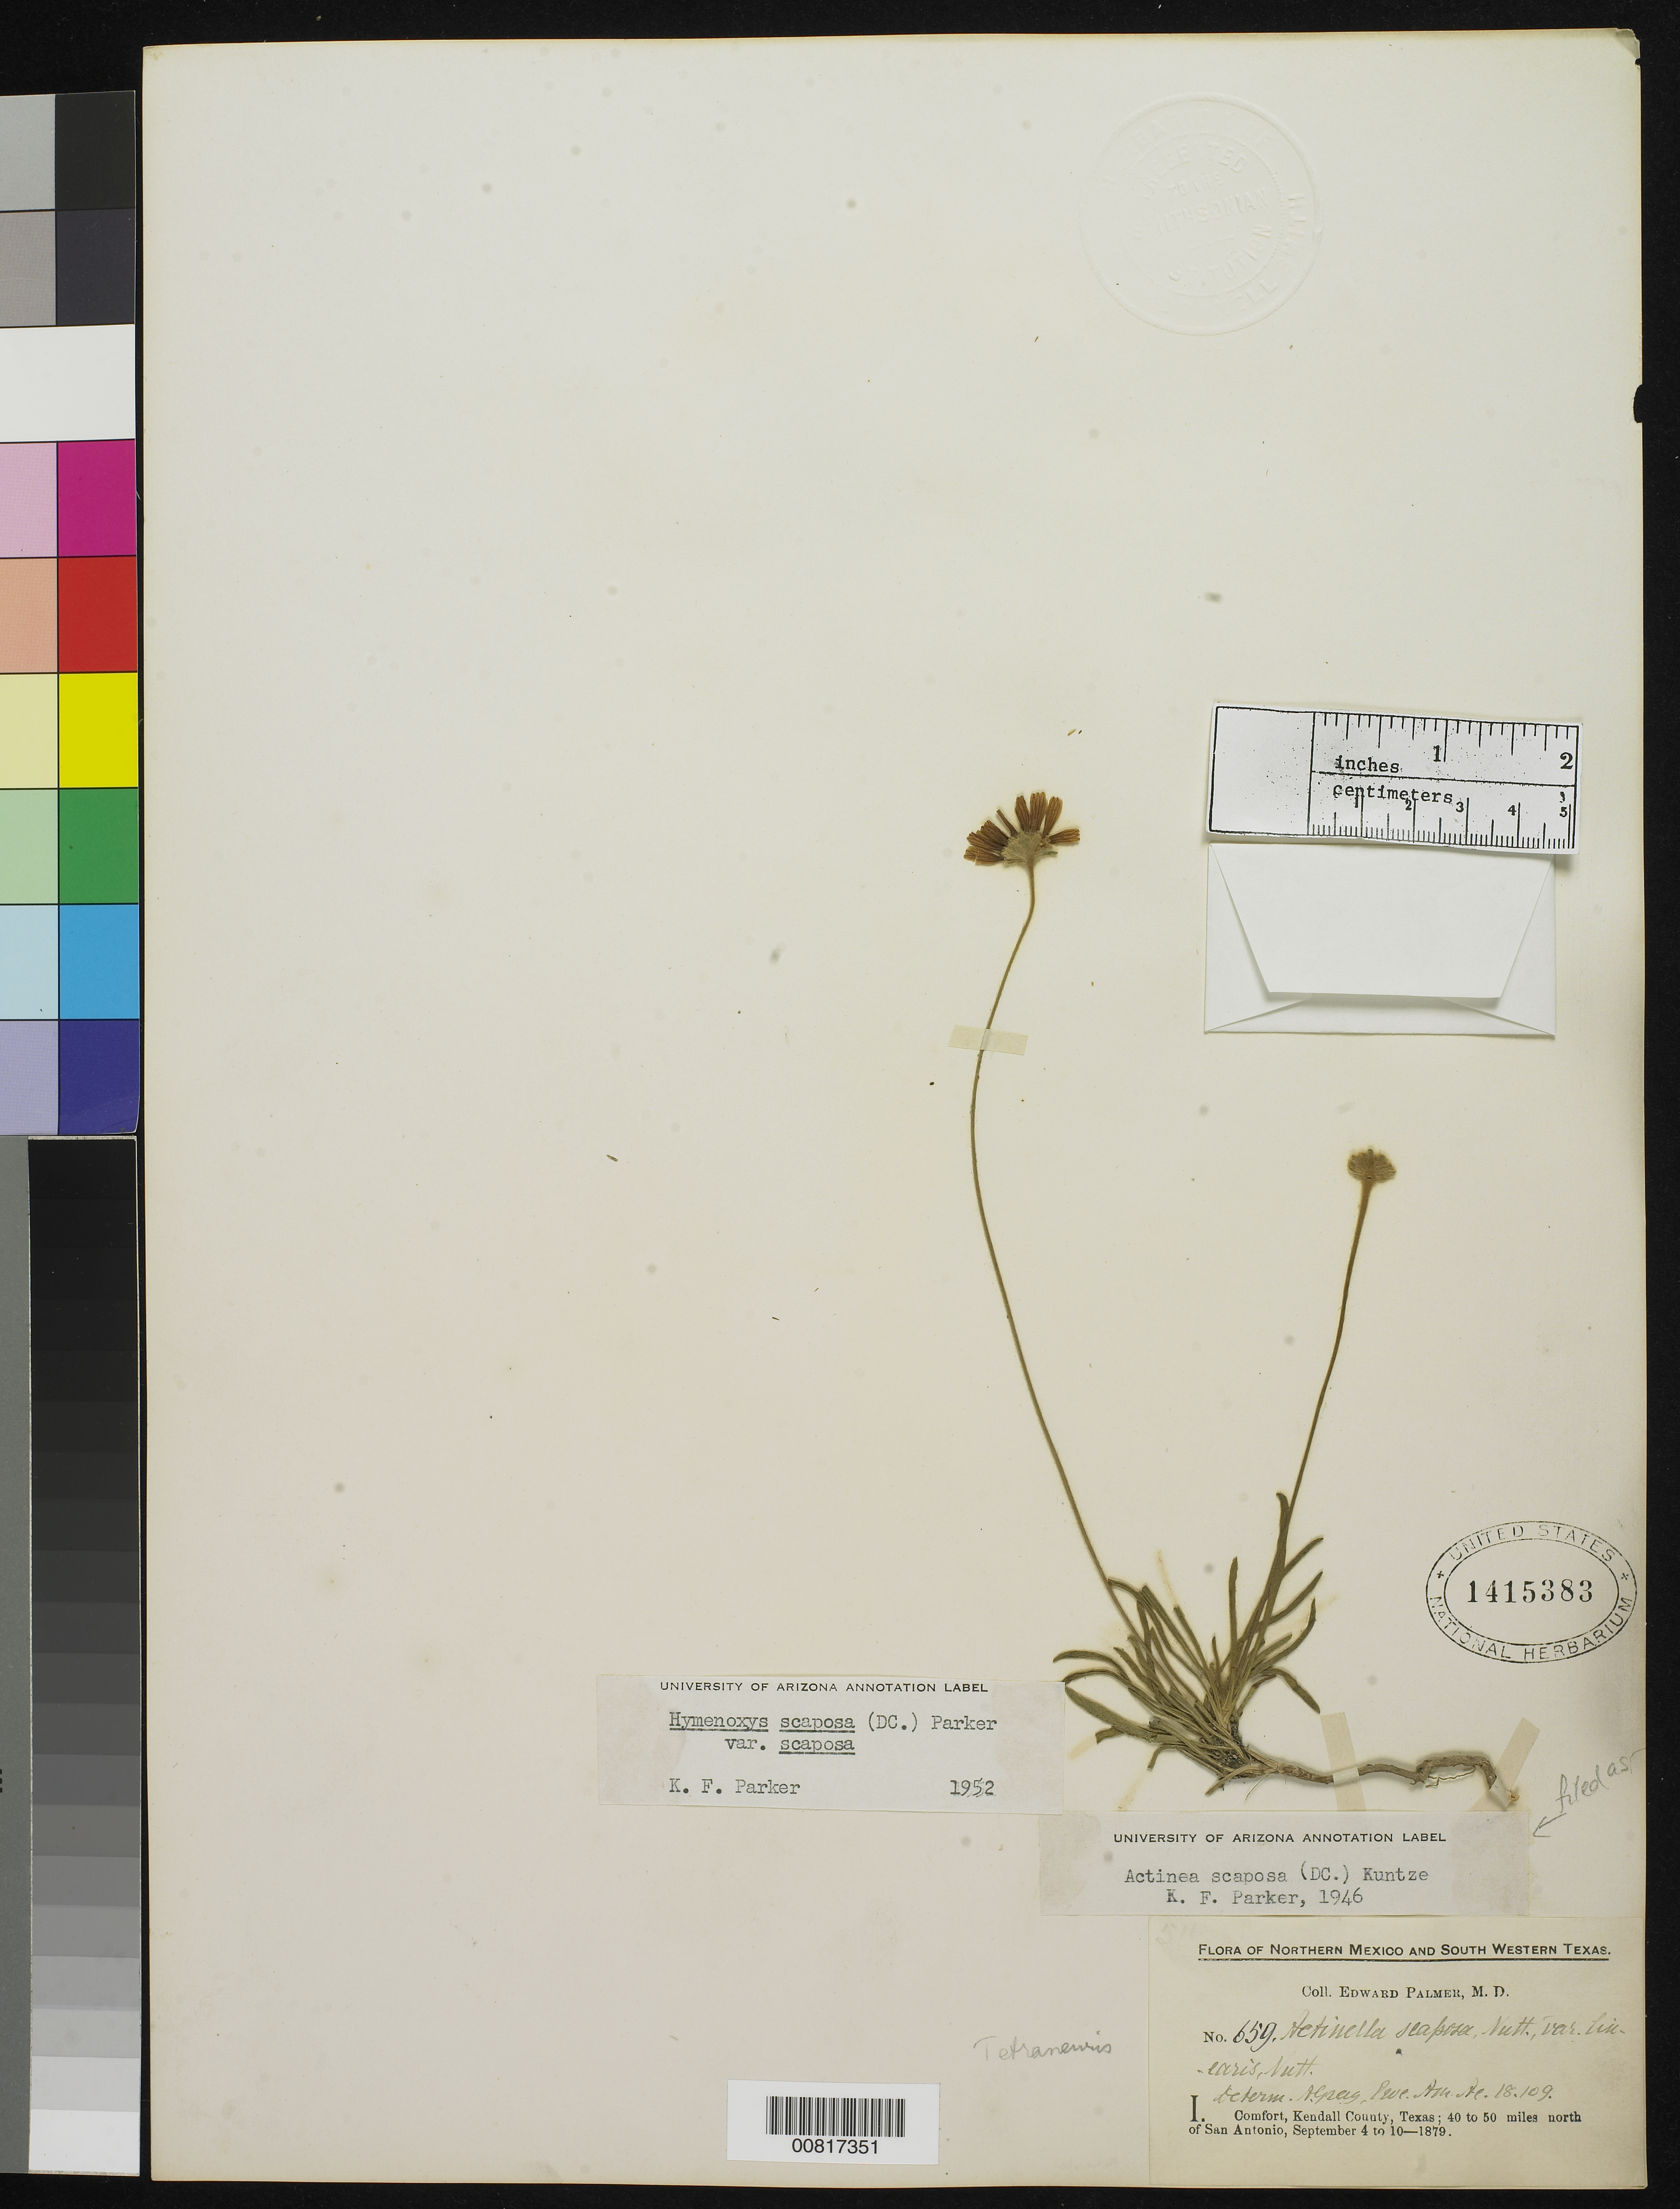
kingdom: Plantae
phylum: Tracheophyta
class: Magnoliopsida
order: Asterales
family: Asteraceae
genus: Actinea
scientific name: Actinea scaposa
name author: (DC.) Kuntze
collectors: E. Palmer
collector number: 659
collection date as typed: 04 Sep 1879 to 10 Sep 1879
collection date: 1879-09-04/1879-09-10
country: United States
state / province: Texas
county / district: Kendall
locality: I. Comfort, Kendall County, Texas; 40 to 50 miles north of San Antonio.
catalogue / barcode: US 1415383